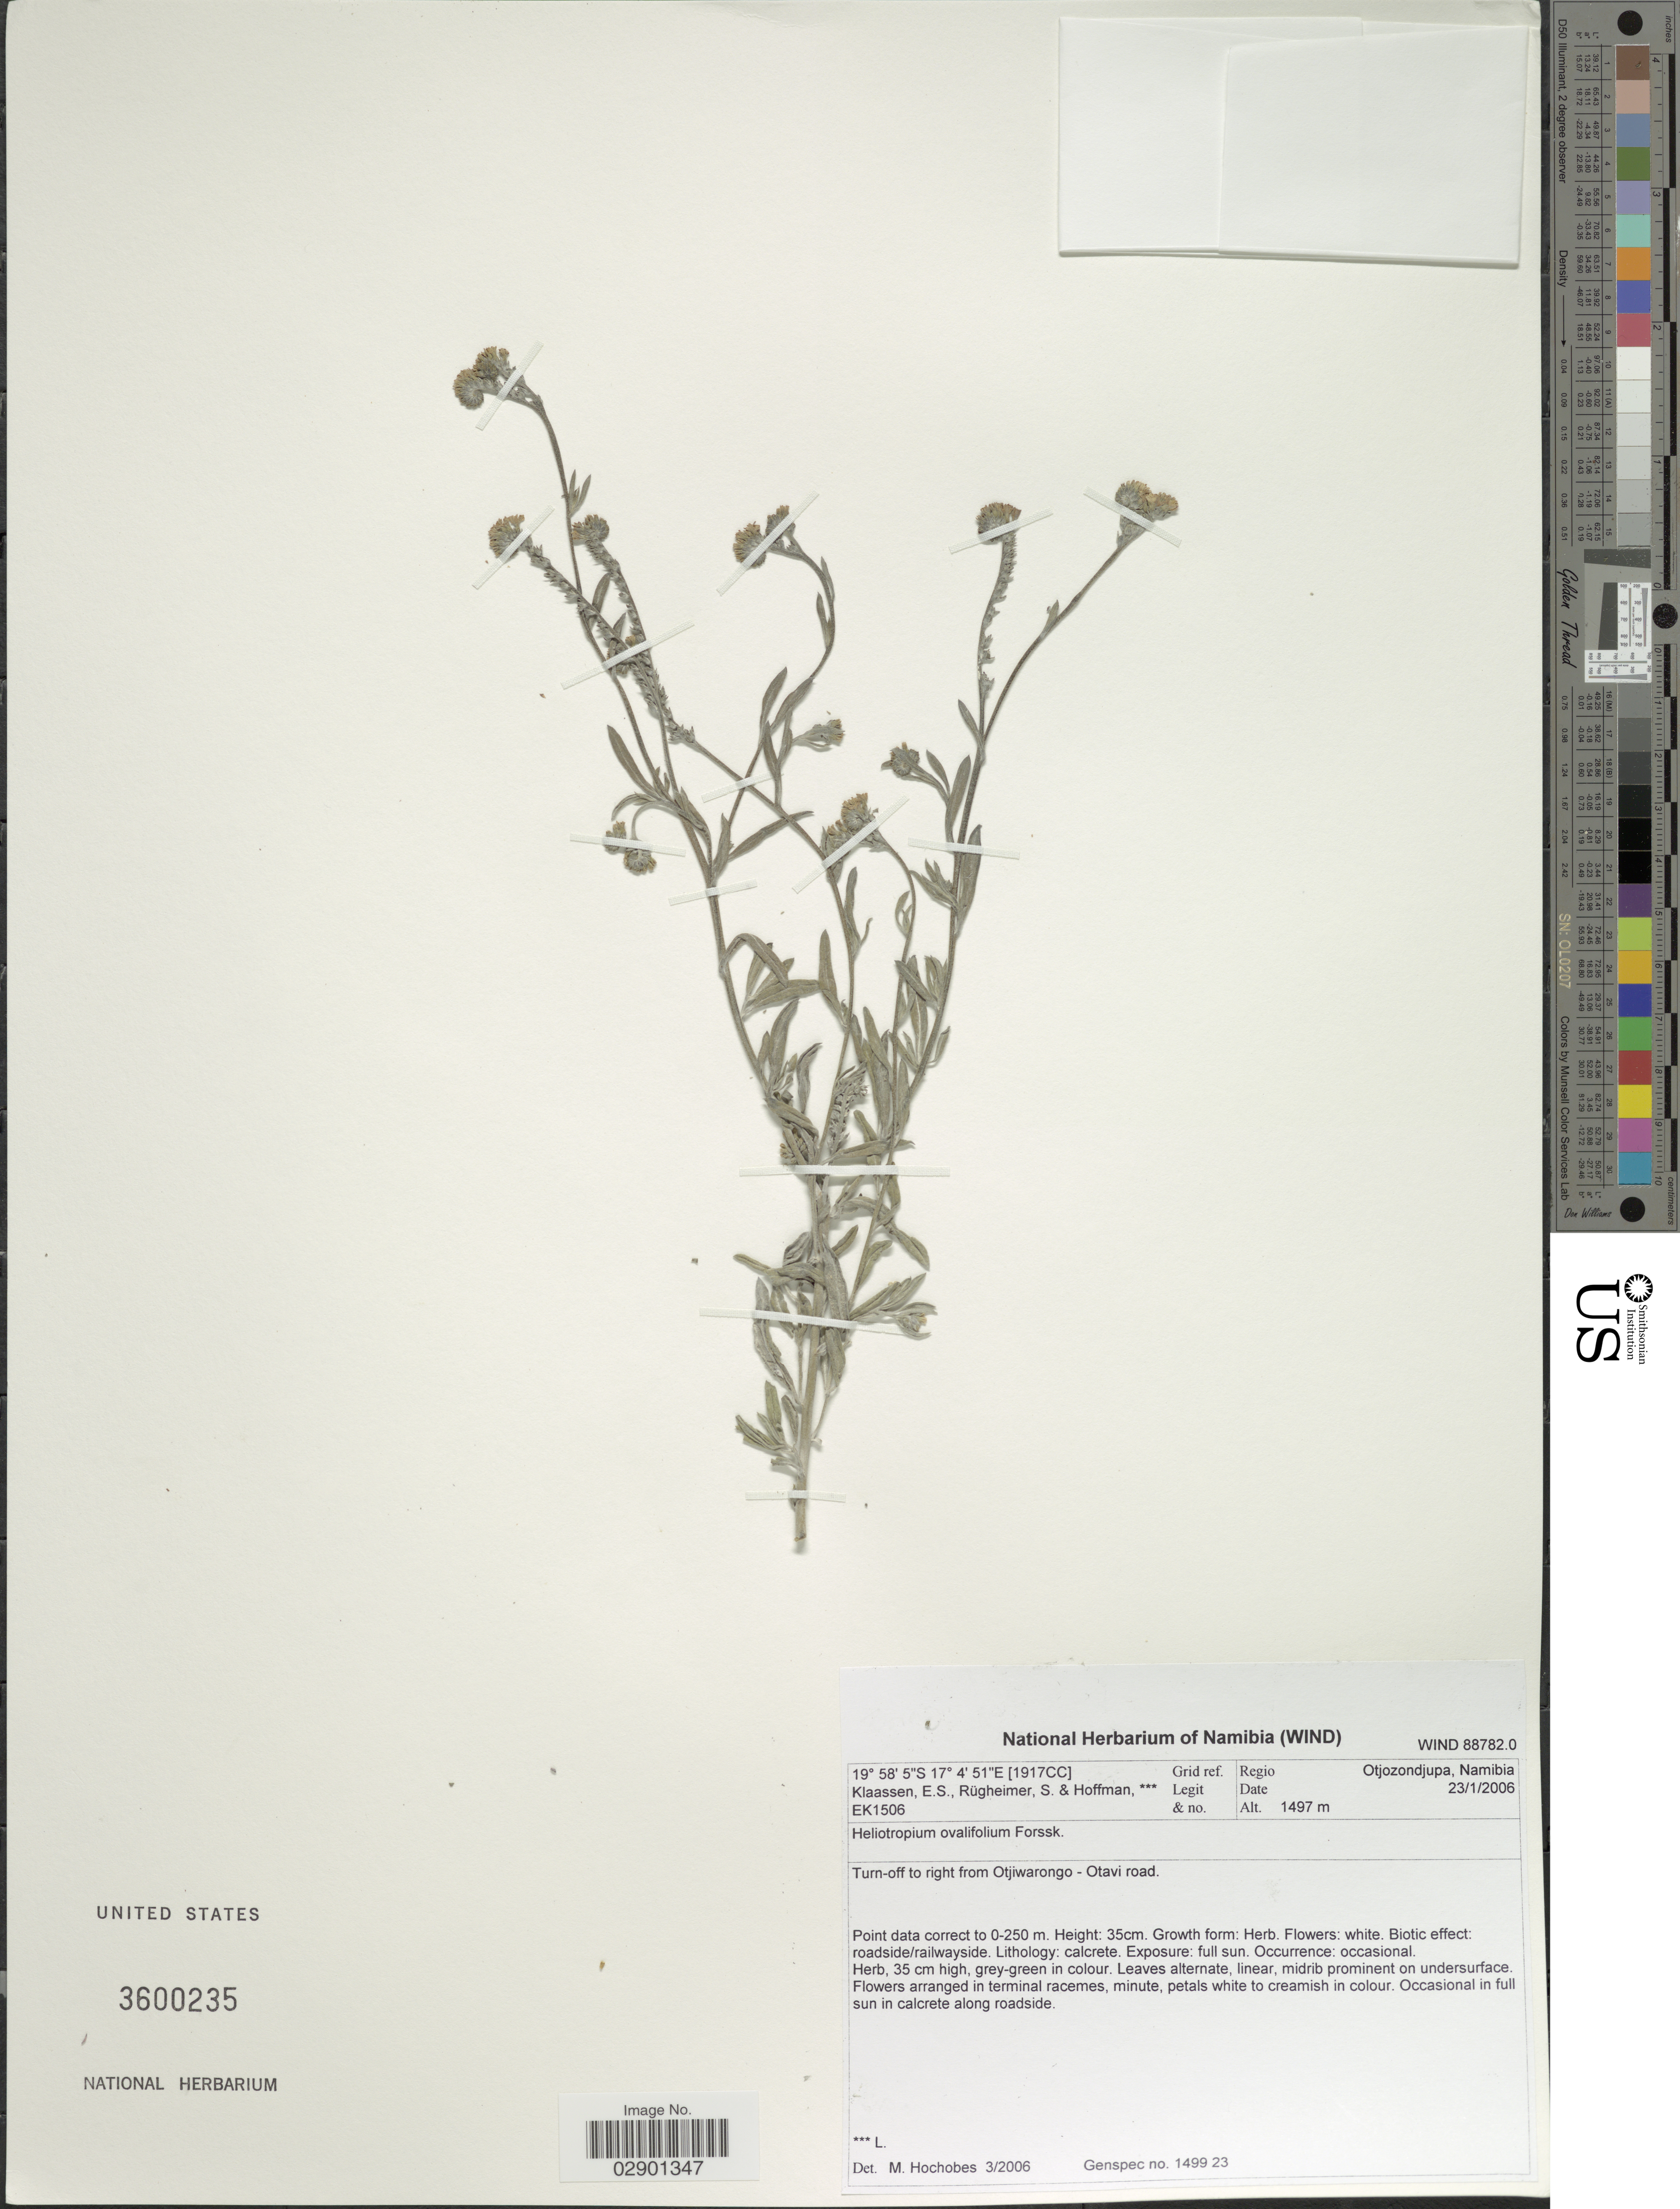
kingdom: Plantae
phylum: Tracheophyta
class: Magnoliopsida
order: Boraginales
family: Heliotropiaceae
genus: Heliotropium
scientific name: Heliotropium ovalifolium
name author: Forssk.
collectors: E. S. Klaassen, S. Rugheimer & -. Hoffmann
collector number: EK1506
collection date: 2006-01-23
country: Namibia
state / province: Otjozondjupa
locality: [1917CC] Grid ref. Turn-off right from Otjiwarongo - Otavi road.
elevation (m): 1497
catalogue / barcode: US 3600235